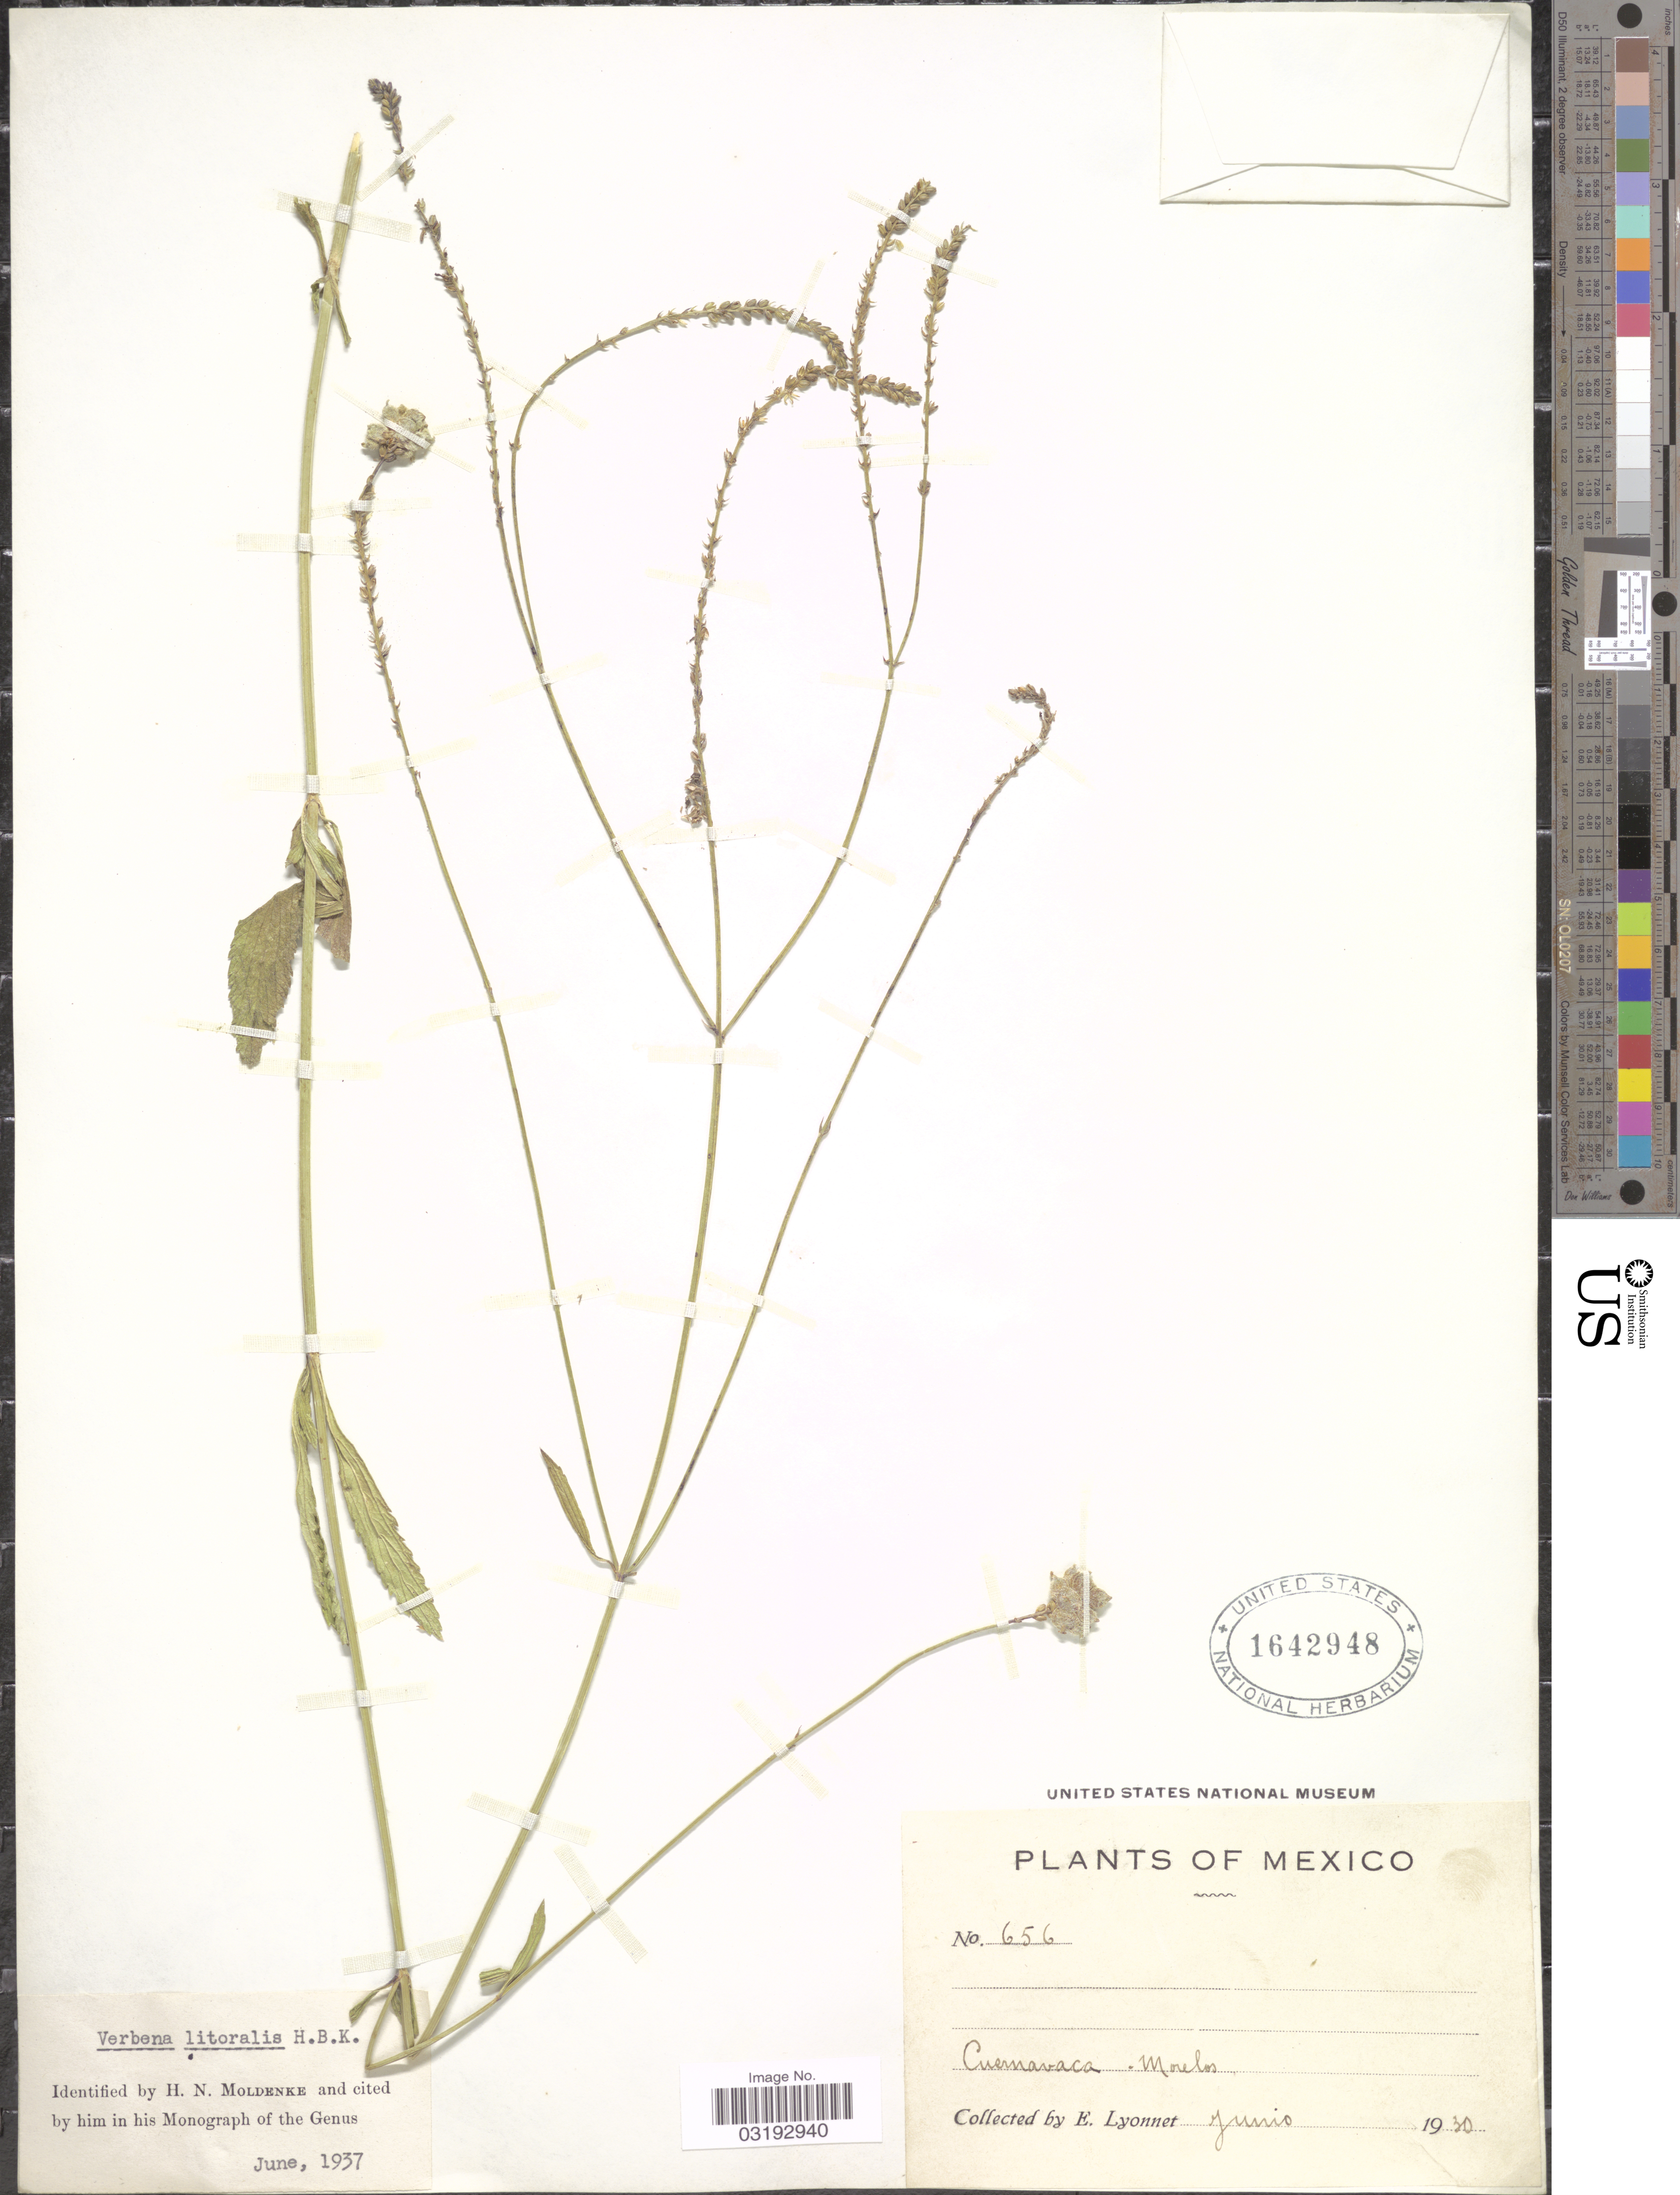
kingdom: Plantae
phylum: Tracheophyta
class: Magnoliopsida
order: Lamiales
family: Verbenaceae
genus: Verbena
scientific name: Verbena litoralis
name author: Kunth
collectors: E. Lyonnet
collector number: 656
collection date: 1930-06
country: Mexico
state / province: Morelos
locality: Cuernavaca.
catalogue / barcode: US 1642948